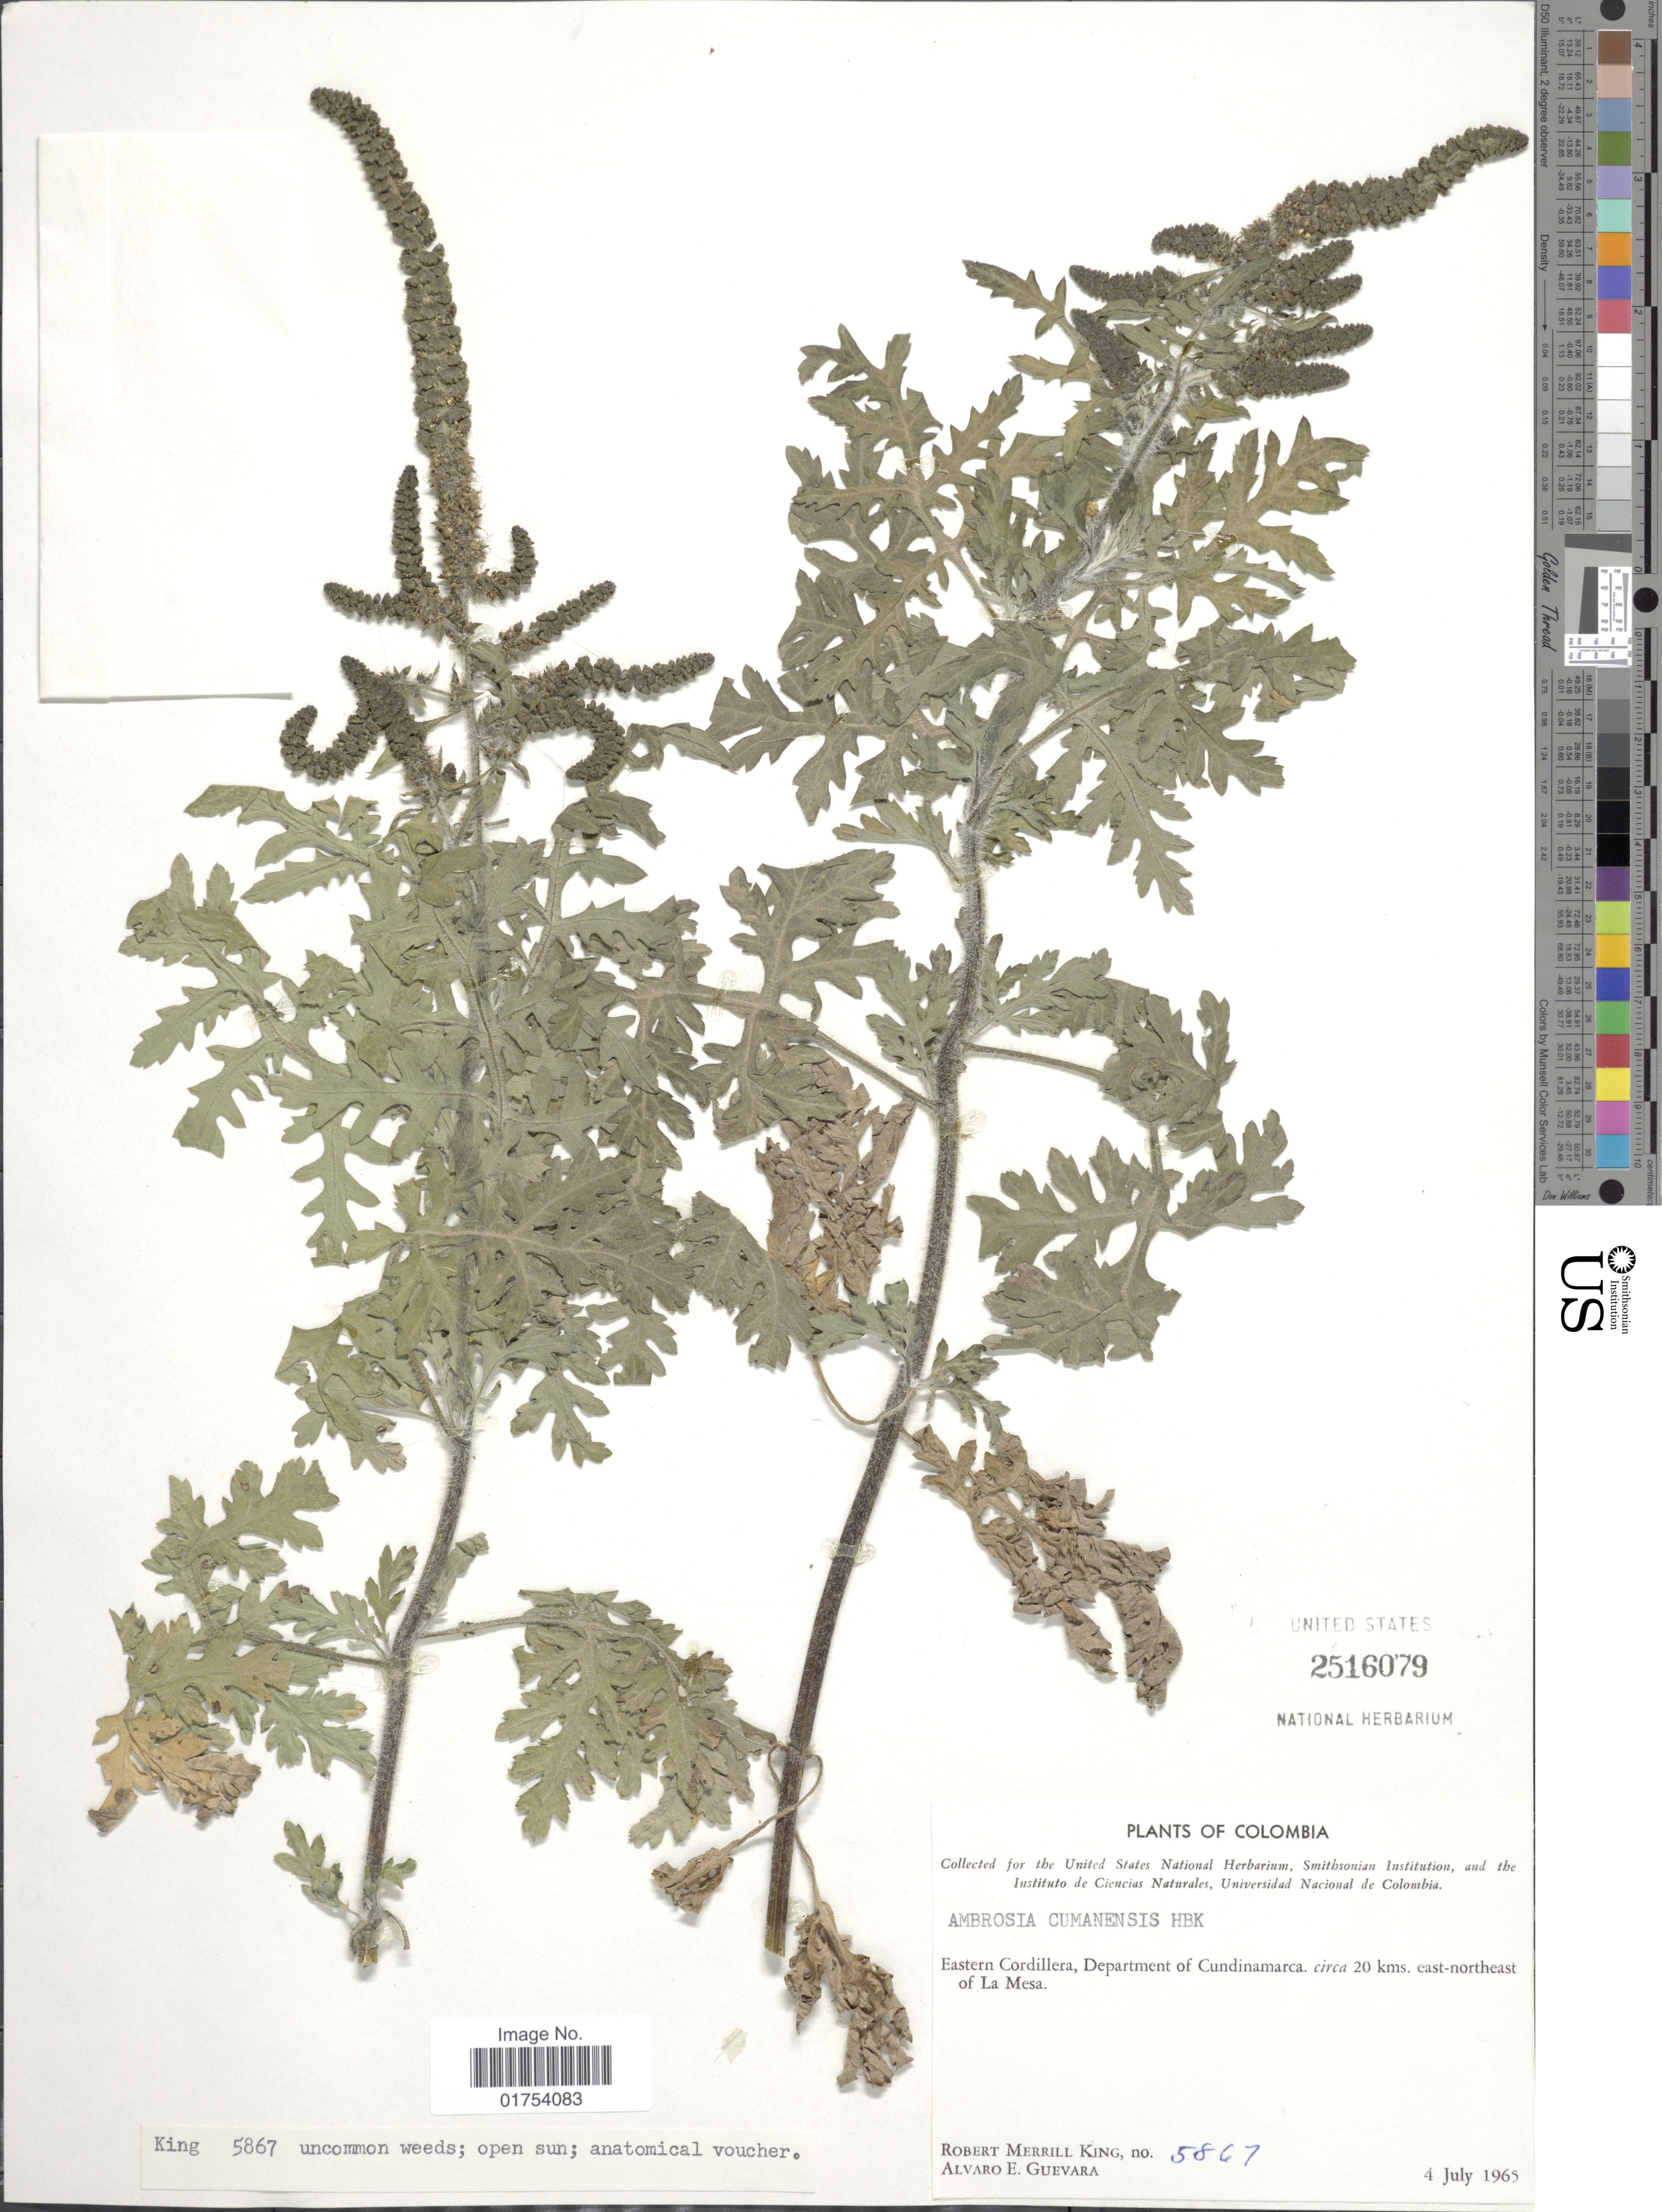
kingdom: Plantae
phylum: Tracheophyta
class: Magnoliopsida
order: Asterales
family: Asteraceae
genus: Ambrosia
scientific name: Ambrosia peruviana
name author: Willd.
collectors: R. M. King & A. E. Guevara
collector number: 5867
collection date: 1965-07-04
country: Colombia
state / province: Cundinamarca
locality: Eastern Cordillera, circa 20 kms, east-northeast of La Mesa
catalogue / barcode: US 2516079